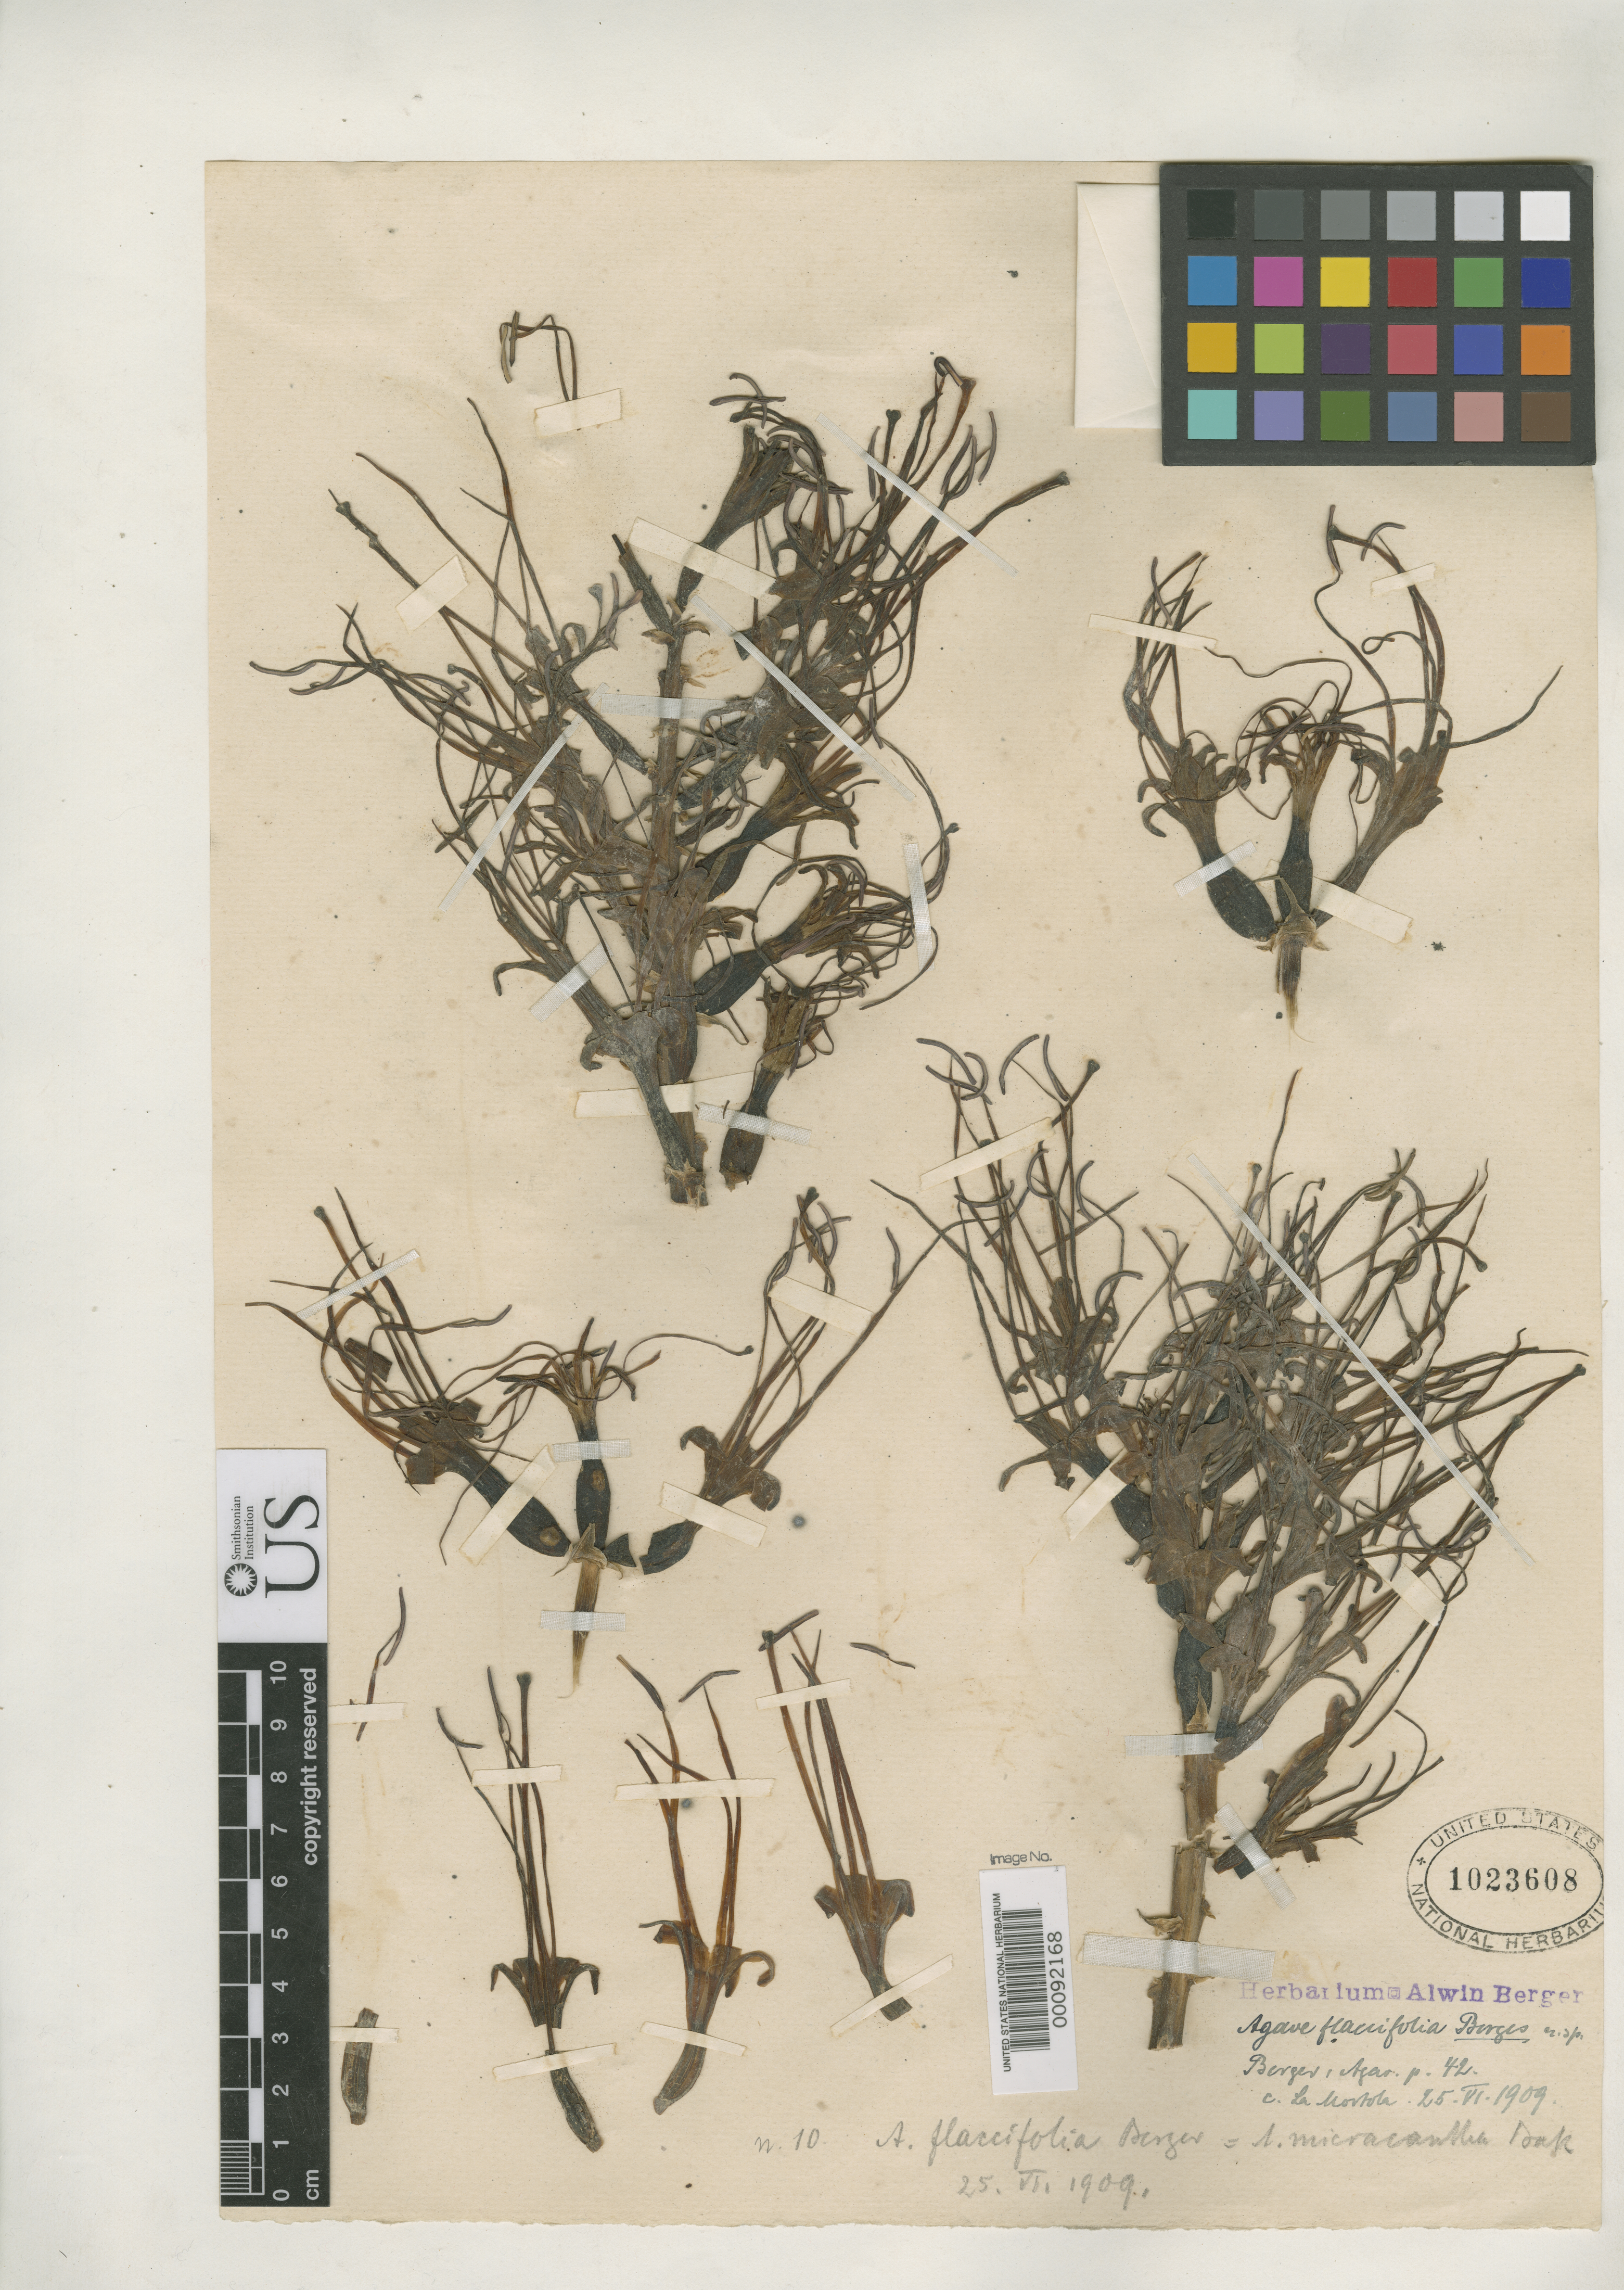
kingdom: Plantae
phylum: Tracheophyta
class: Liliopsida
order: Asparagales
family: Asparagaceae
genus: Agave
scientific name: Agave flaccifolia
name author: A. Berger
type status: Type Collection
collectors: A. Berger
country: Mexico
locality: Cultivated at La Mortola, Italy.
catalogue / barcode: US 1023608